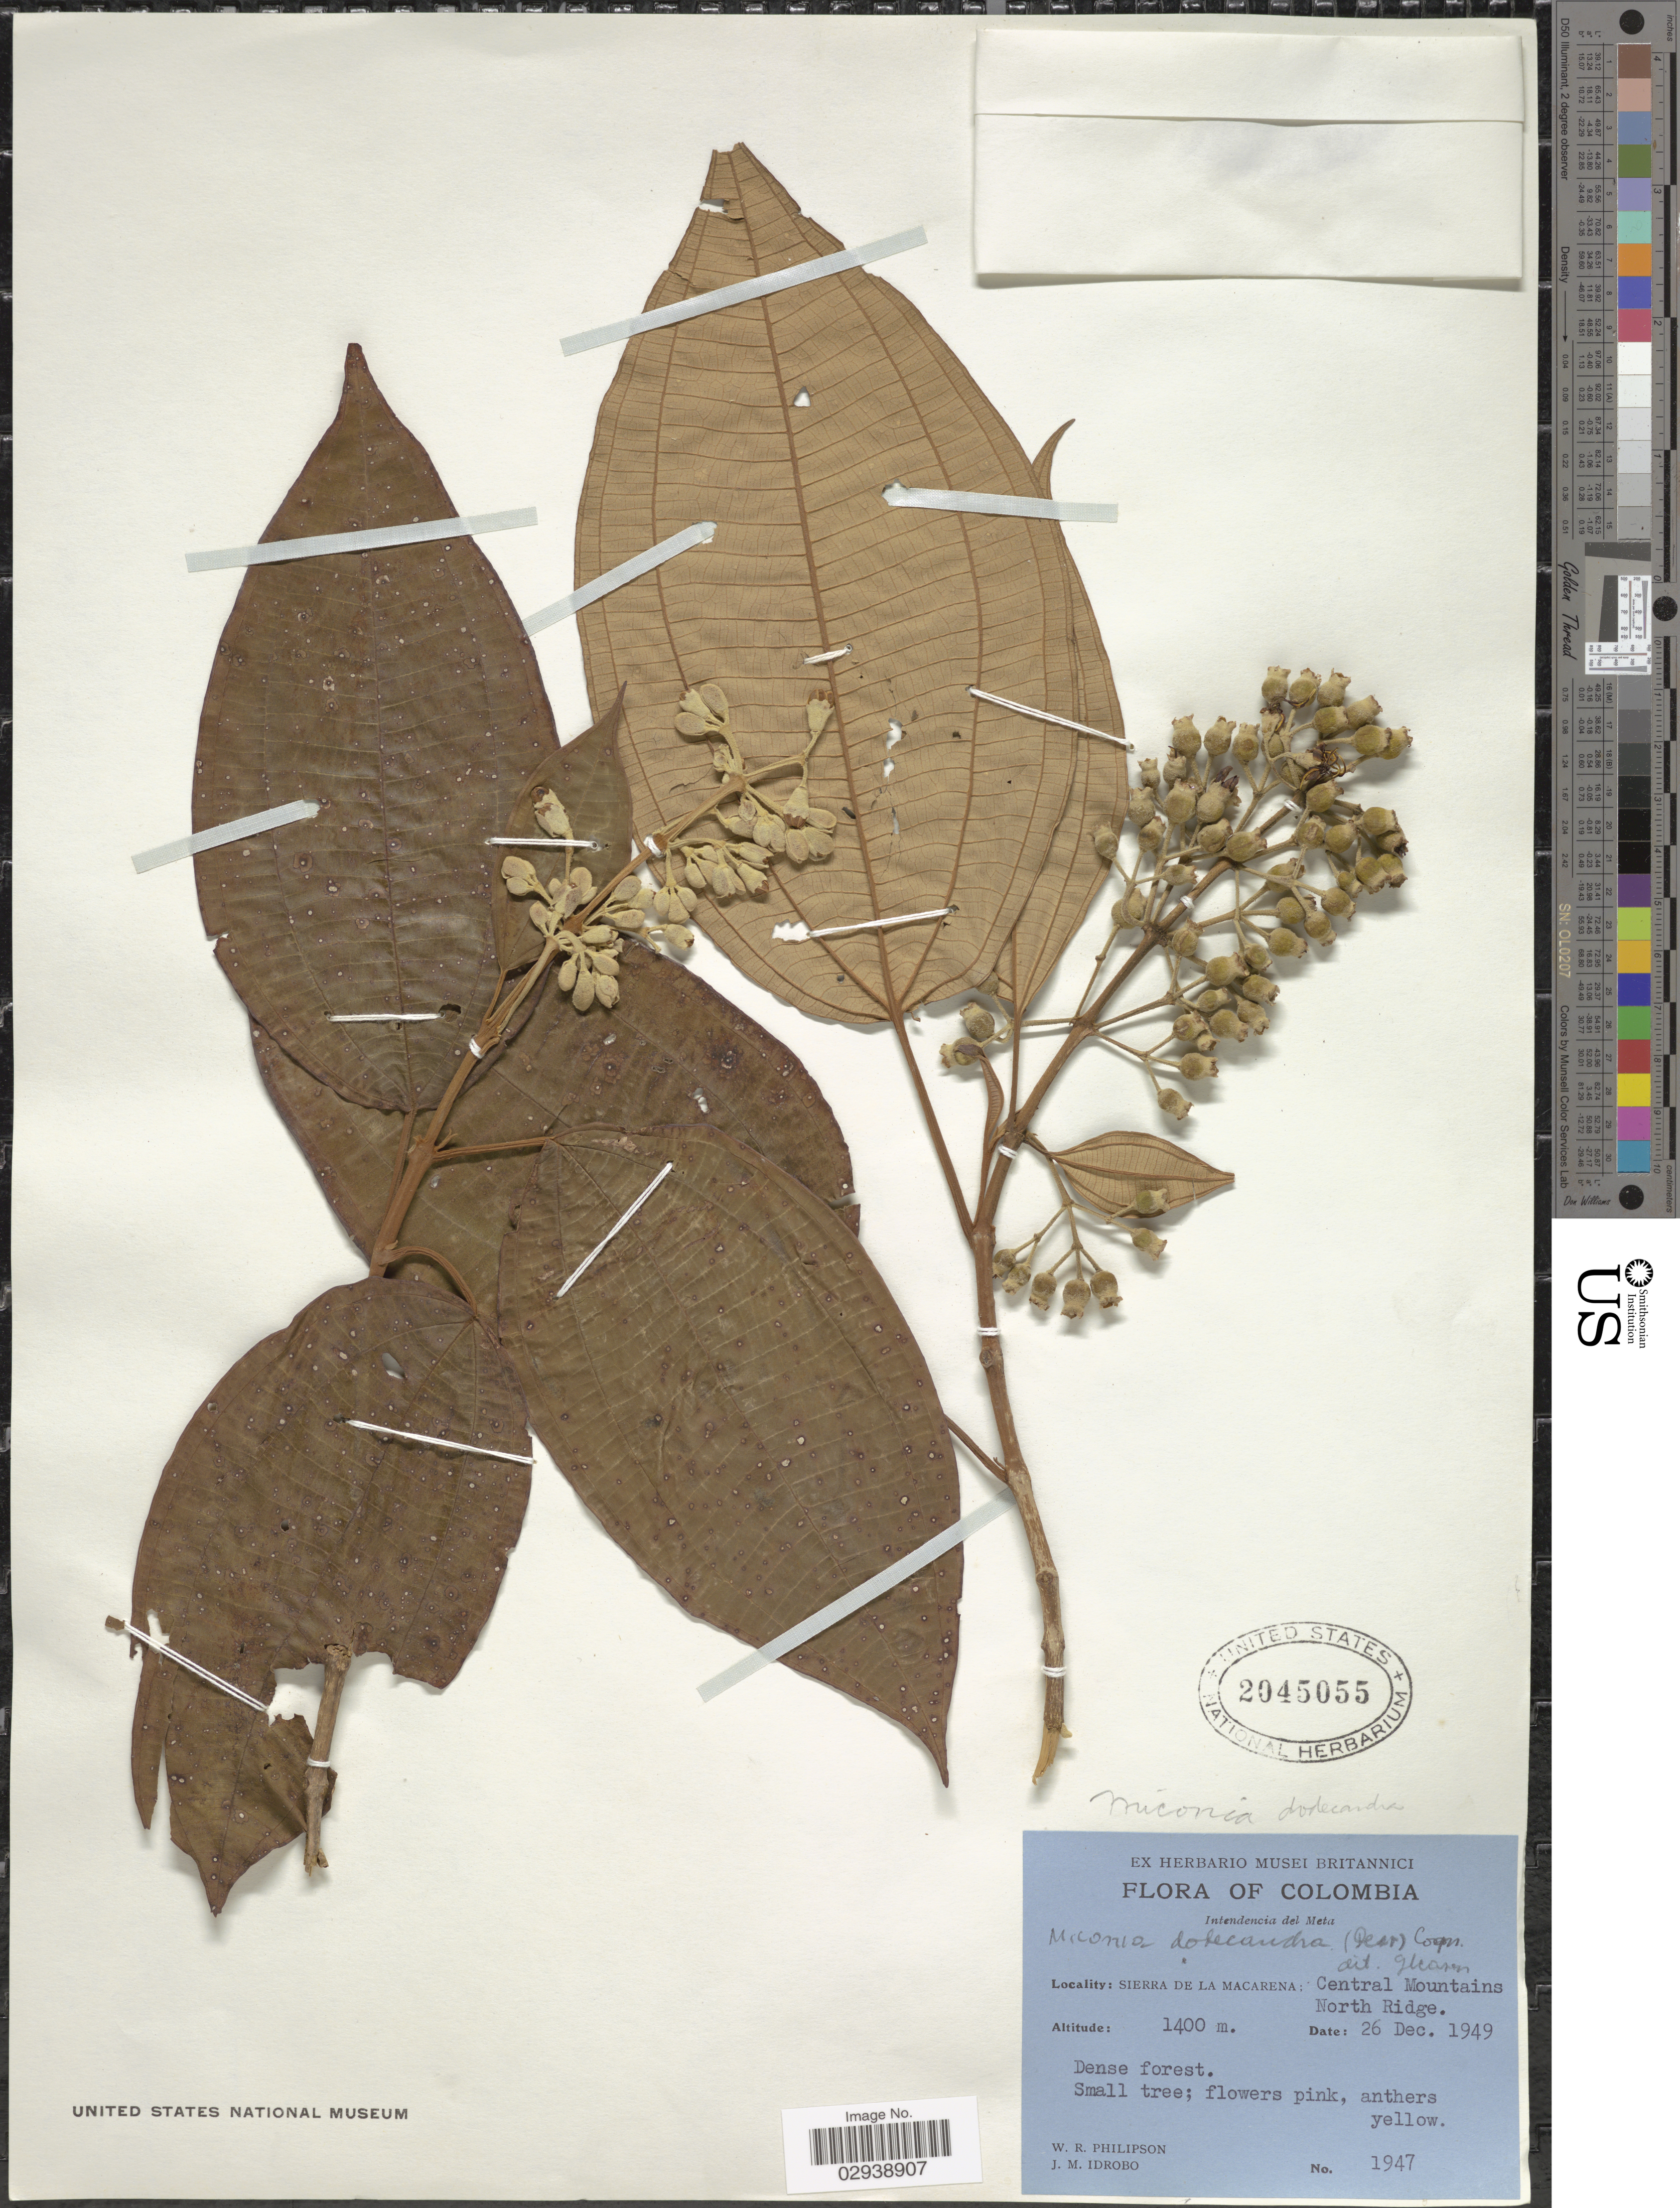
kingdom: Plantae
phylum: Tracheophyta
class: Magnoliopsida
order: Myrtales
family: Melastomataceae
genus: Miconia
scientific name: Miconia dodecandra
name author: Cogn.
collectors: W. R. Philipson & J. M. Idrobo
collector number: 1947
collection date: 1949-12-26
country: Colombia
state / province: Meta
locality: Intendencia del Meta, Sierra de la Macarena: Central Mountains North Ridge.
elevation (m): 1400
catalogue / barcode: US 2045055